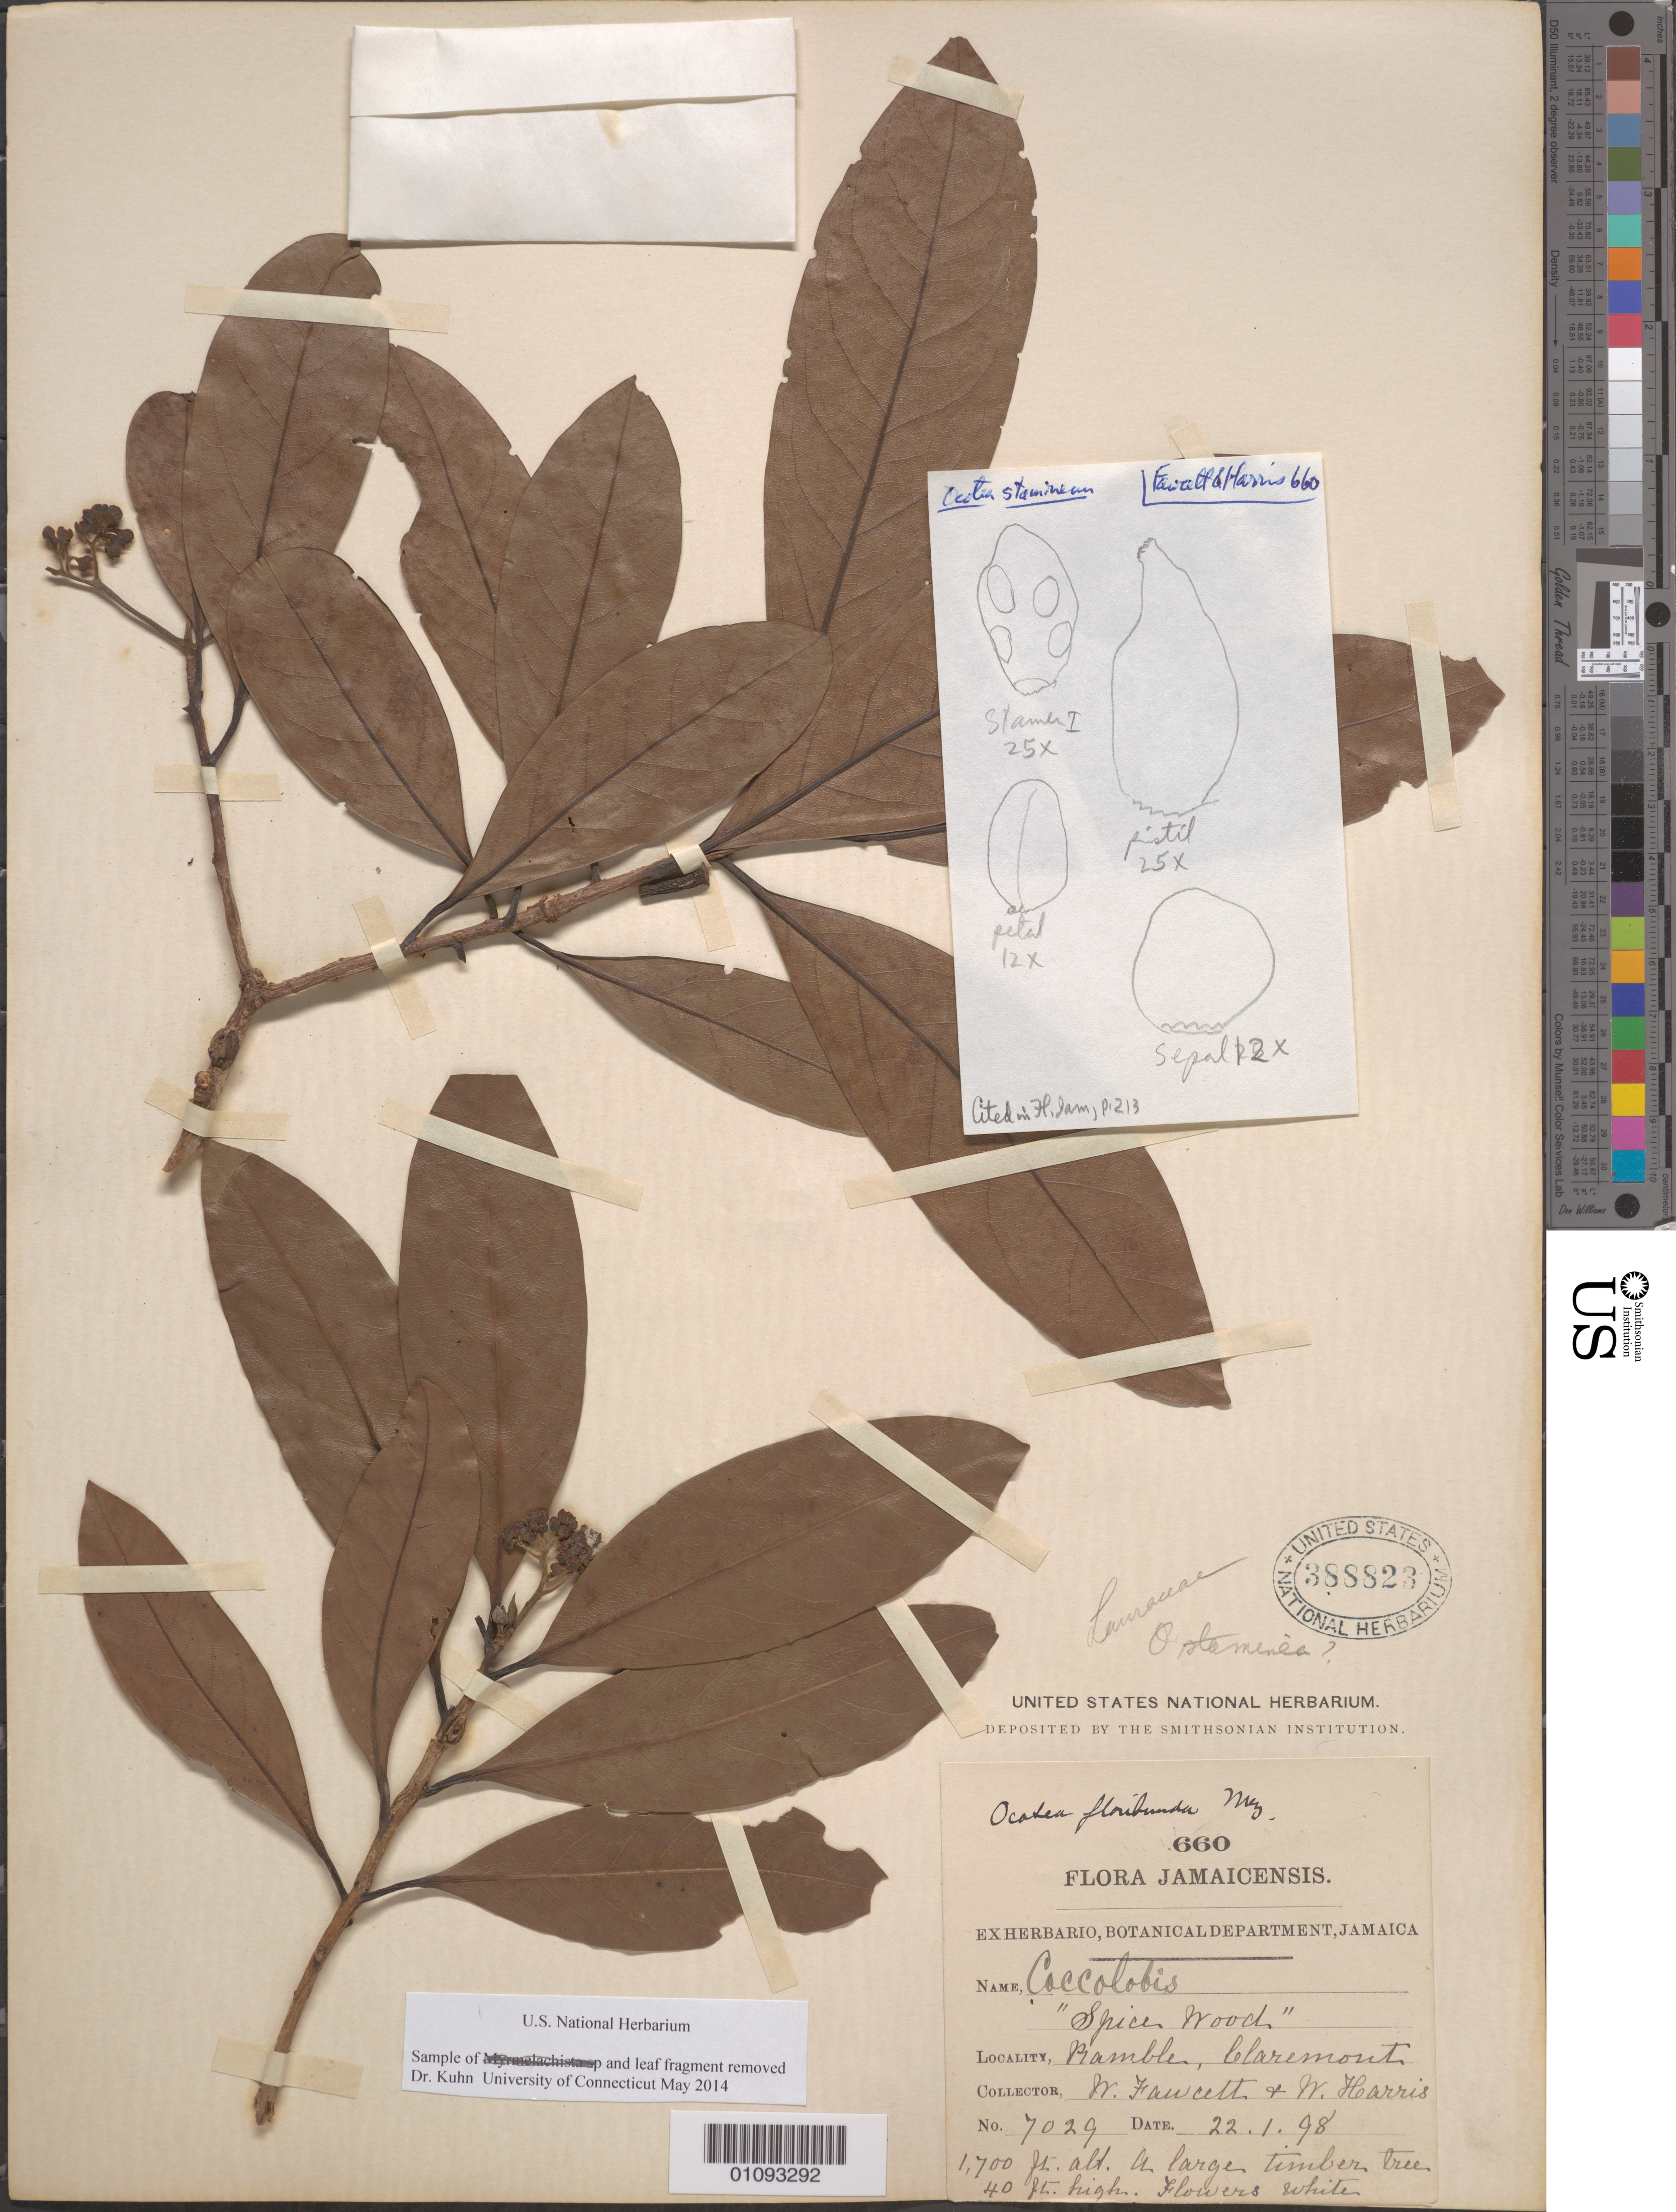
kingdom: Plantae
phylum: Tracheophyta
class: Magnoliopsida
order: Laurales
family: Lauraceae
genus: Ocotea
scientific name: Ocotea staminea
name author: (Griseb.) Mez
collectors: W. Fawcett & W. Harris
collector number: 7029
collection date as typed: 22 Jan 1898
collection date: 1898-01-22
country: Jamaica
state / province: Saint Ann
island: Jamaica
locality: Claremont.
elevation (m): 518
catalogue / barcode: US 388823